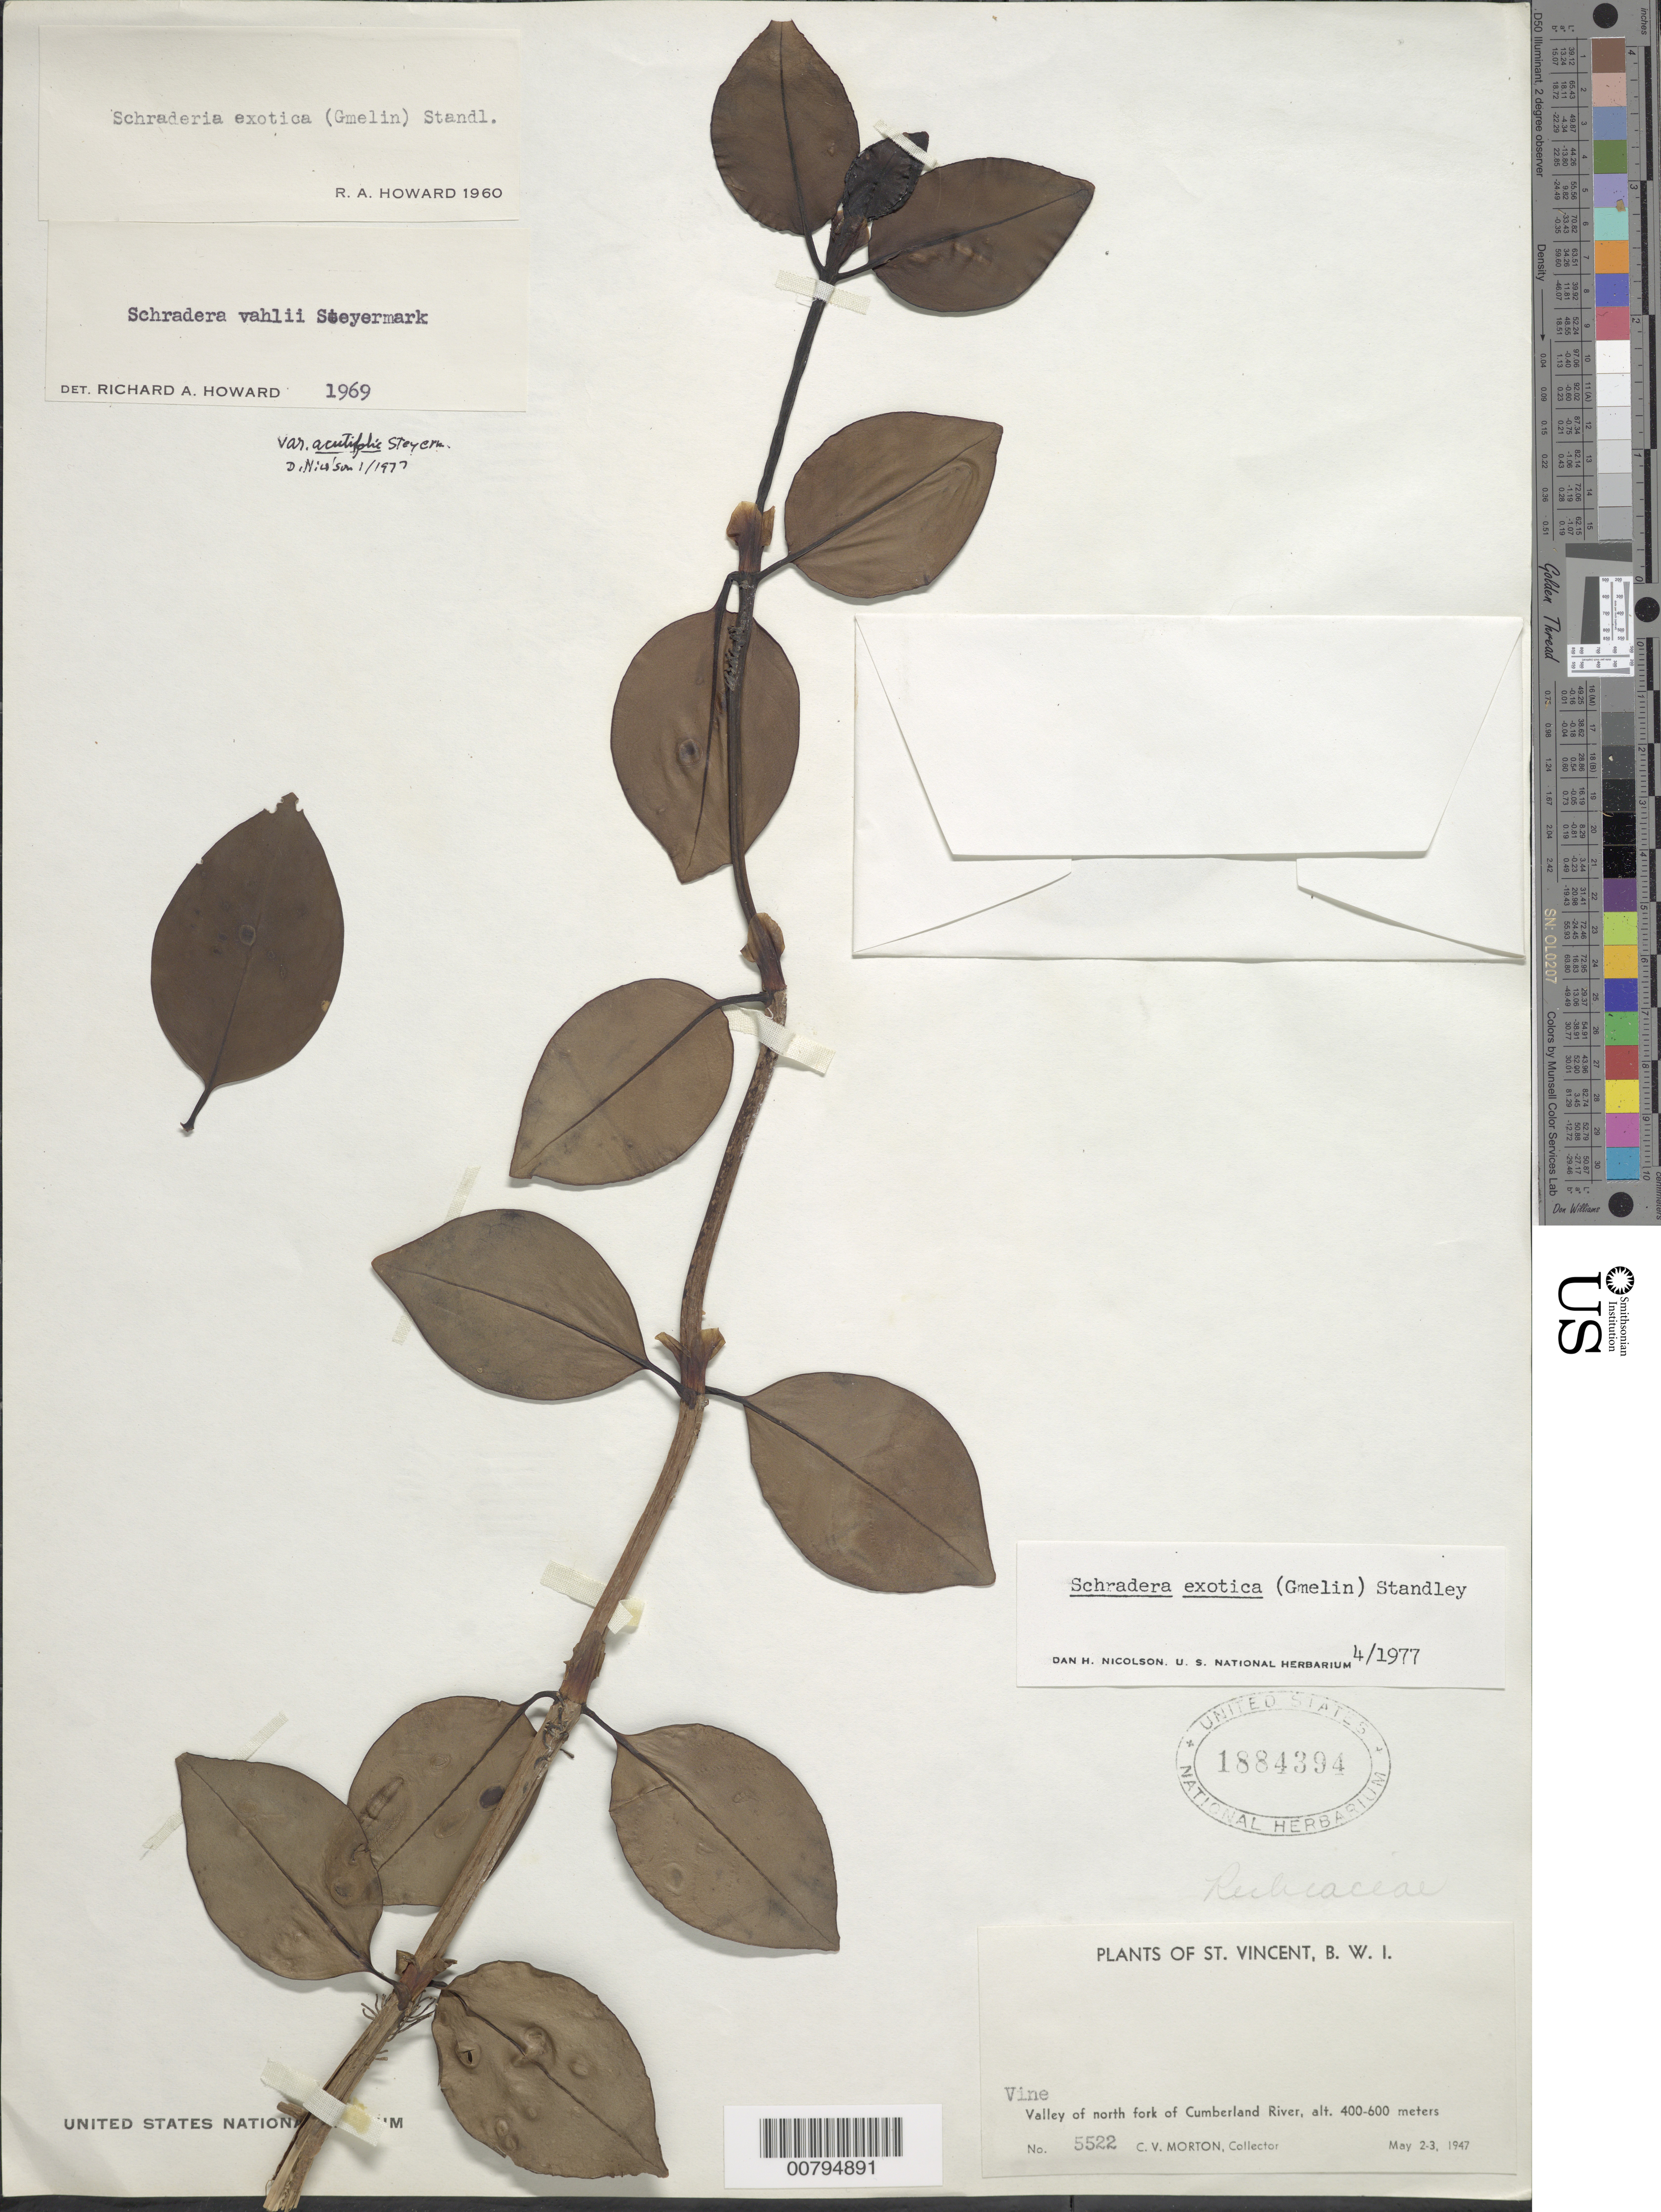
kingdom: Plantae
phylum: Tracheophyta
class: Magnoliopsida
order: Gentianales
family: Rubiaceae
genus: Schradera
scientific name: Schradera exotica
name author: (J.F. Gmel.) Standl.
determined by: Nicolson, Dan H.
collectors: C. V. Morton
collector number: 5522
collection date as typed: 02 May 1947 to 03 May 1947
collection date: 1947-05-02/1947-05-03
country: St. Vincent - Grenadines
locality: Valley of north fork of Cumberland River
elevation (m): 400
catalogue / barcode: US 1884394